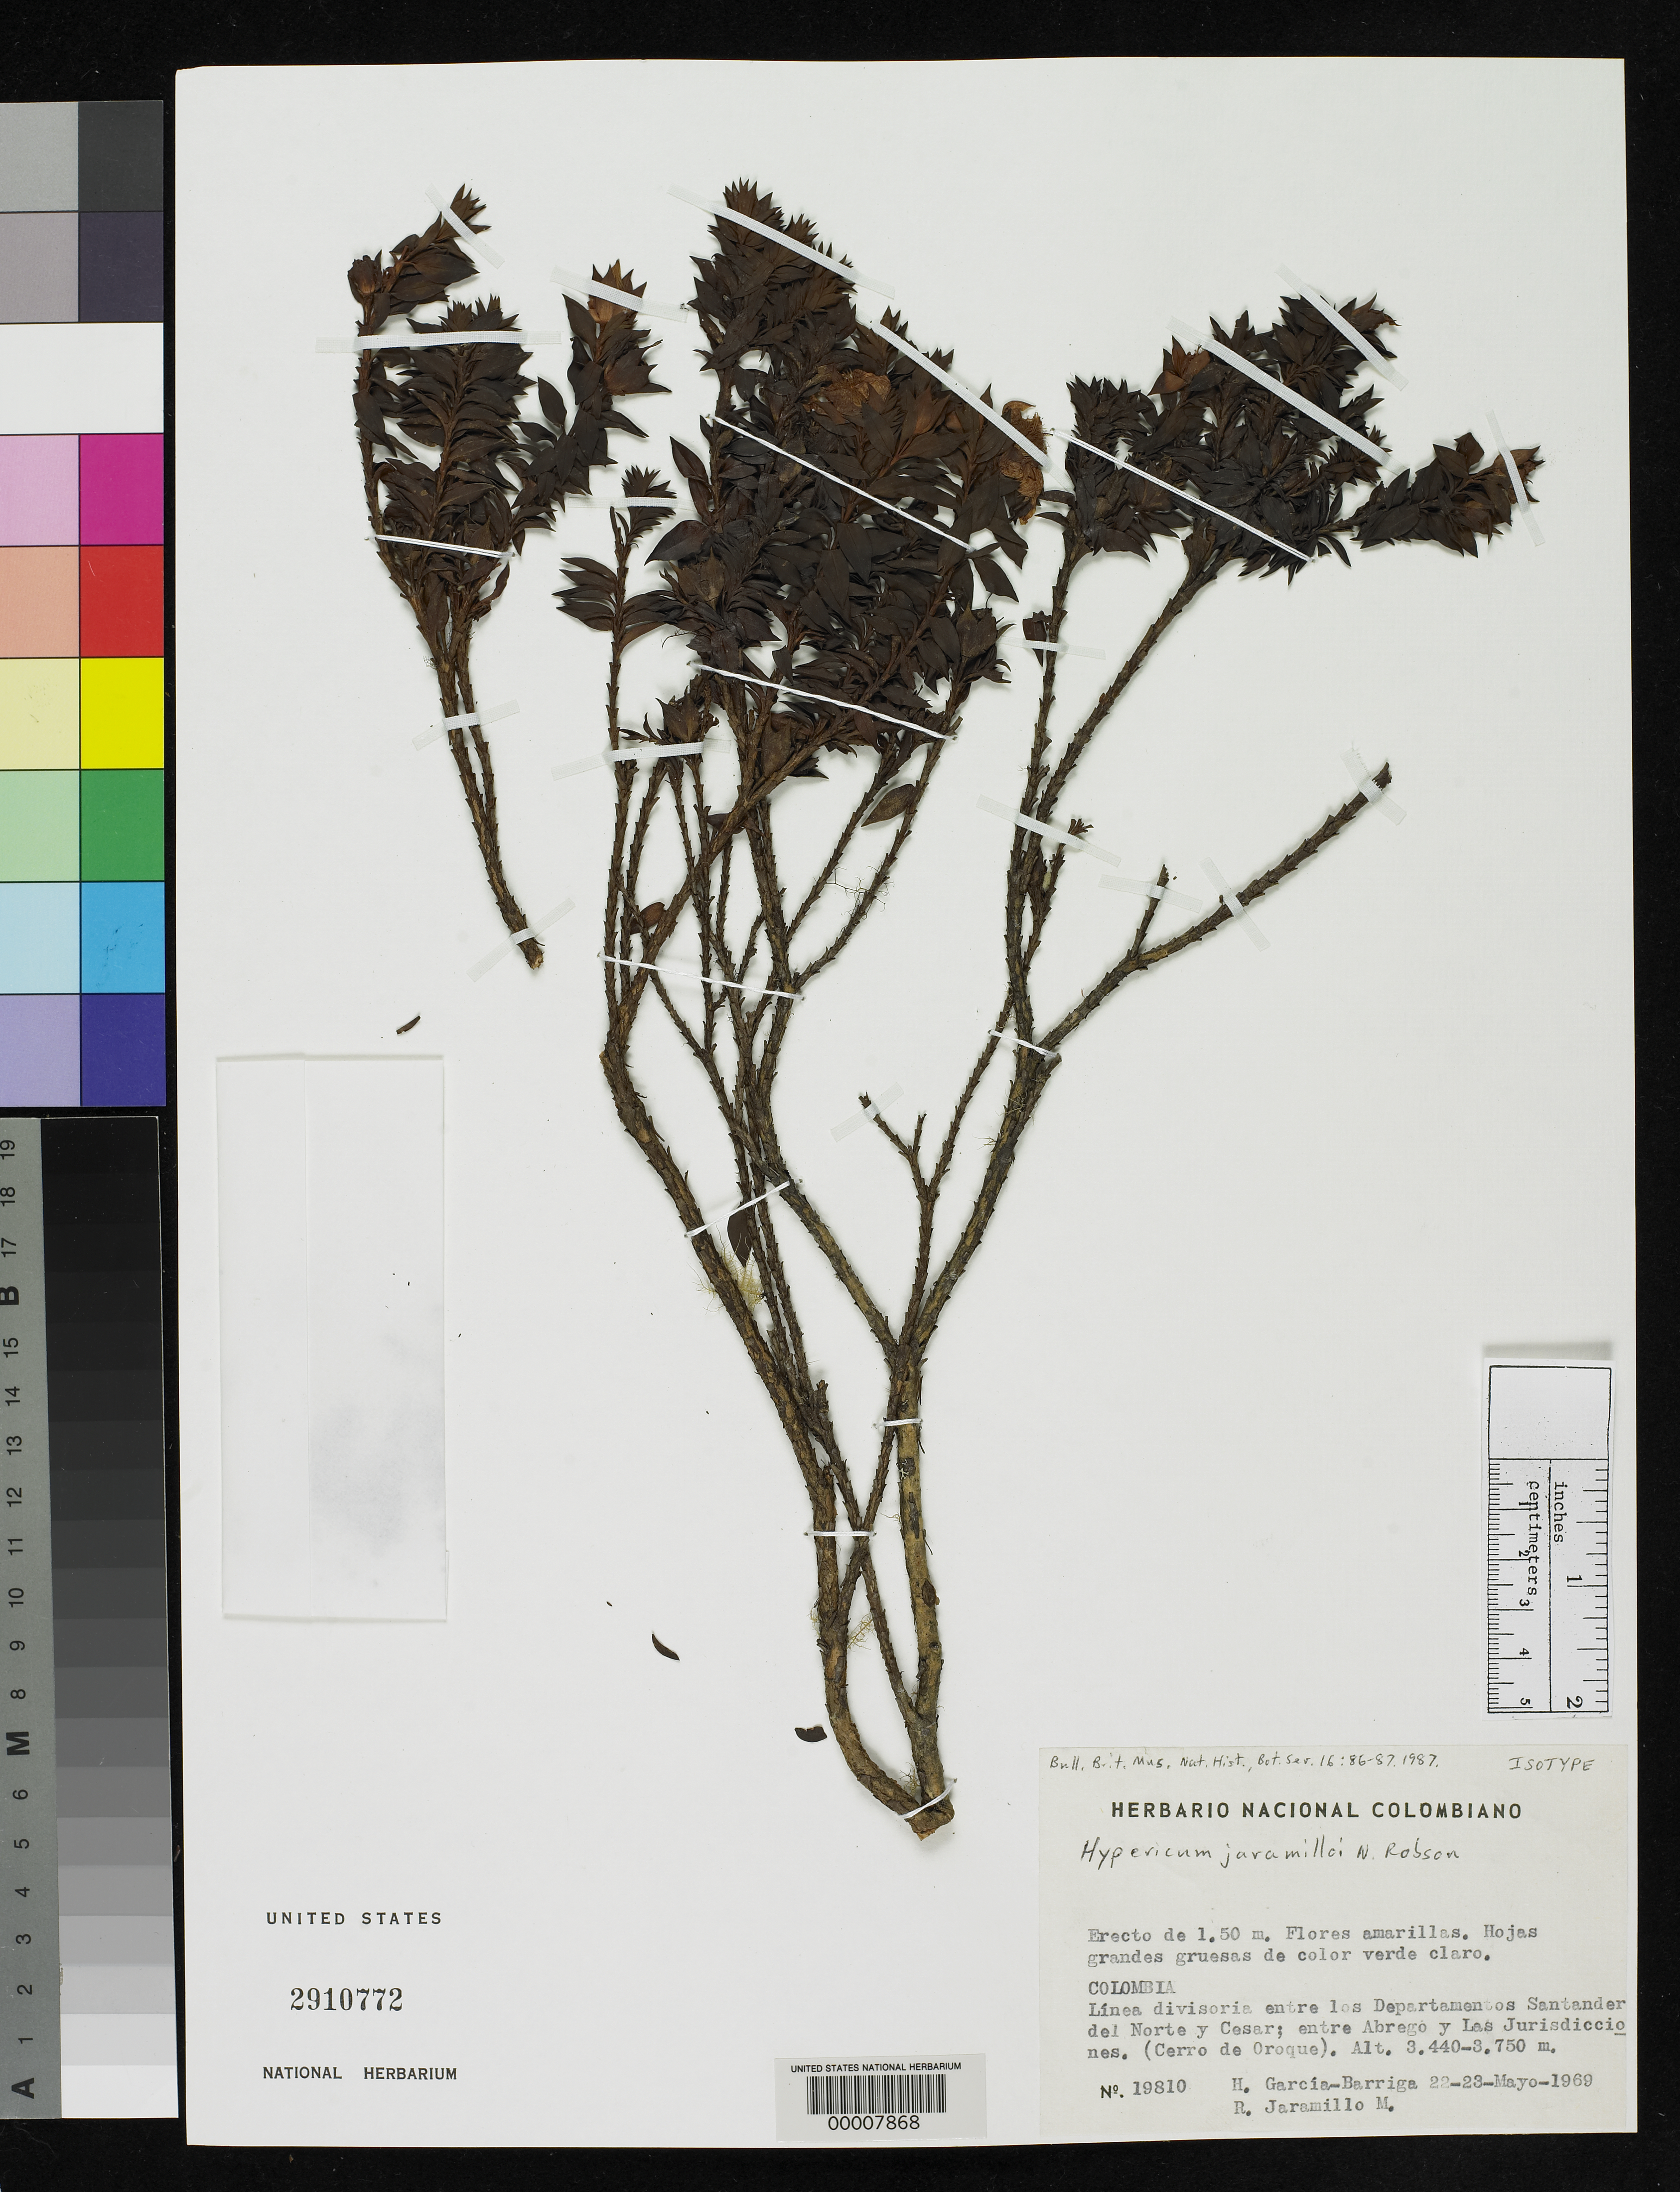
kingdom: Plantae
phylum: Tracheophyta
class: Magnoliopsida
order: Malpighiales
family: Hypericaceae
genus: Hypericum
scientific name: Hypericum jaramilloi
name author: N. Robson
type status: Isotype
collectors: H. García Barriga & R. Jaramillo M.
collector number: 19810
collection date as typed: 22 May 1969 to 23 May 1969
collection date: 1969-05-22/1969-05-23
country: Colombia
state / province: César / Norte de Santander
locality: Between Abrego and las Jurisdicciones.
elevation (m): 3440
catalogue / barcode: US 2910772